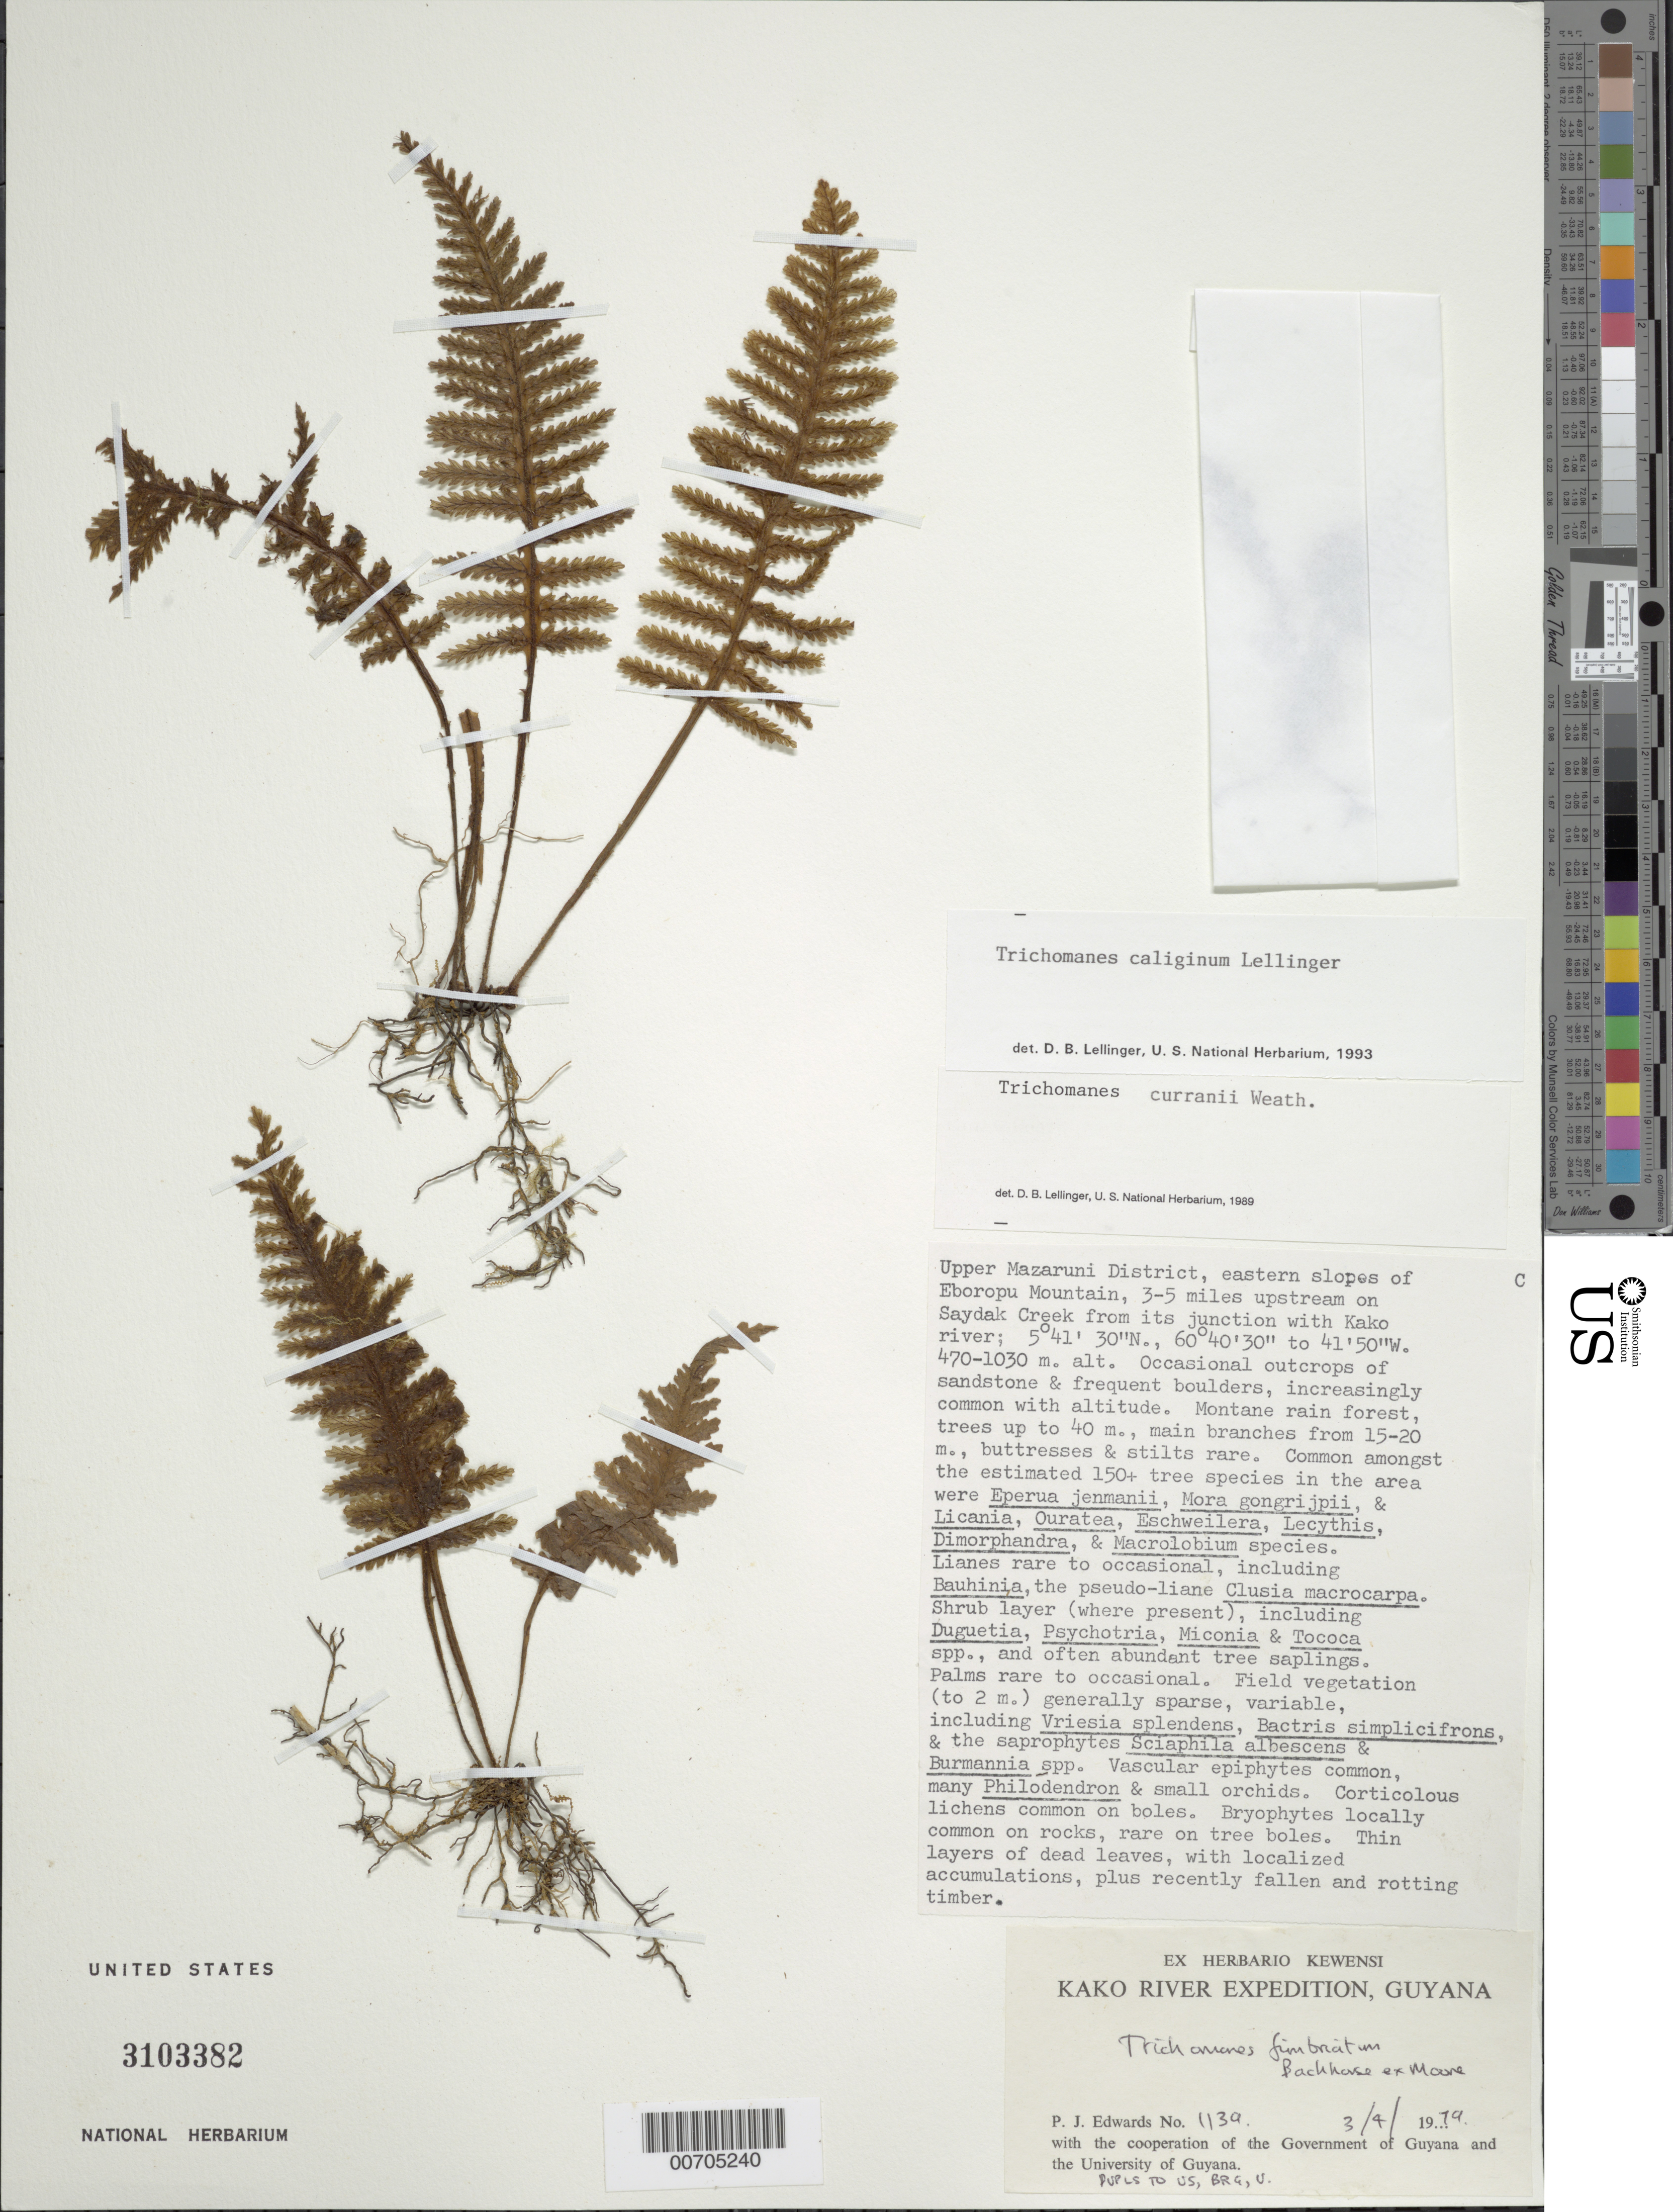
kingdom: Plantae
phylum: Tracheophyta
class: Polypodiopsida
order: Hymenophyllales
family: Hymenophyllaceae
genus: Trichomanes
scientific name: Trichomanes caliginum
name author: Lellinger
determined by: Lellinger, David B., (BOT), Smithsonian Institution - National Museum of Natural History (UNITED STATES)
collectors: J. Warrington, K. Burras, J. Woodhams & P. Edwards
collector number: KER 1139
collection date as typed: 3-Apr-79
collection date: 1979-04-03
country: Guyana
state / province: Cuyuni-Mazaruni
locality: Eboropu Mt., E slope, 3-5 miles upstream on Saydak Creek Jct Kako R, Mt Roraima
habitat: Sandstone outcrops and boulders; montane rainforest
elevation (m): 470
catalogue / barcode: US 3103382